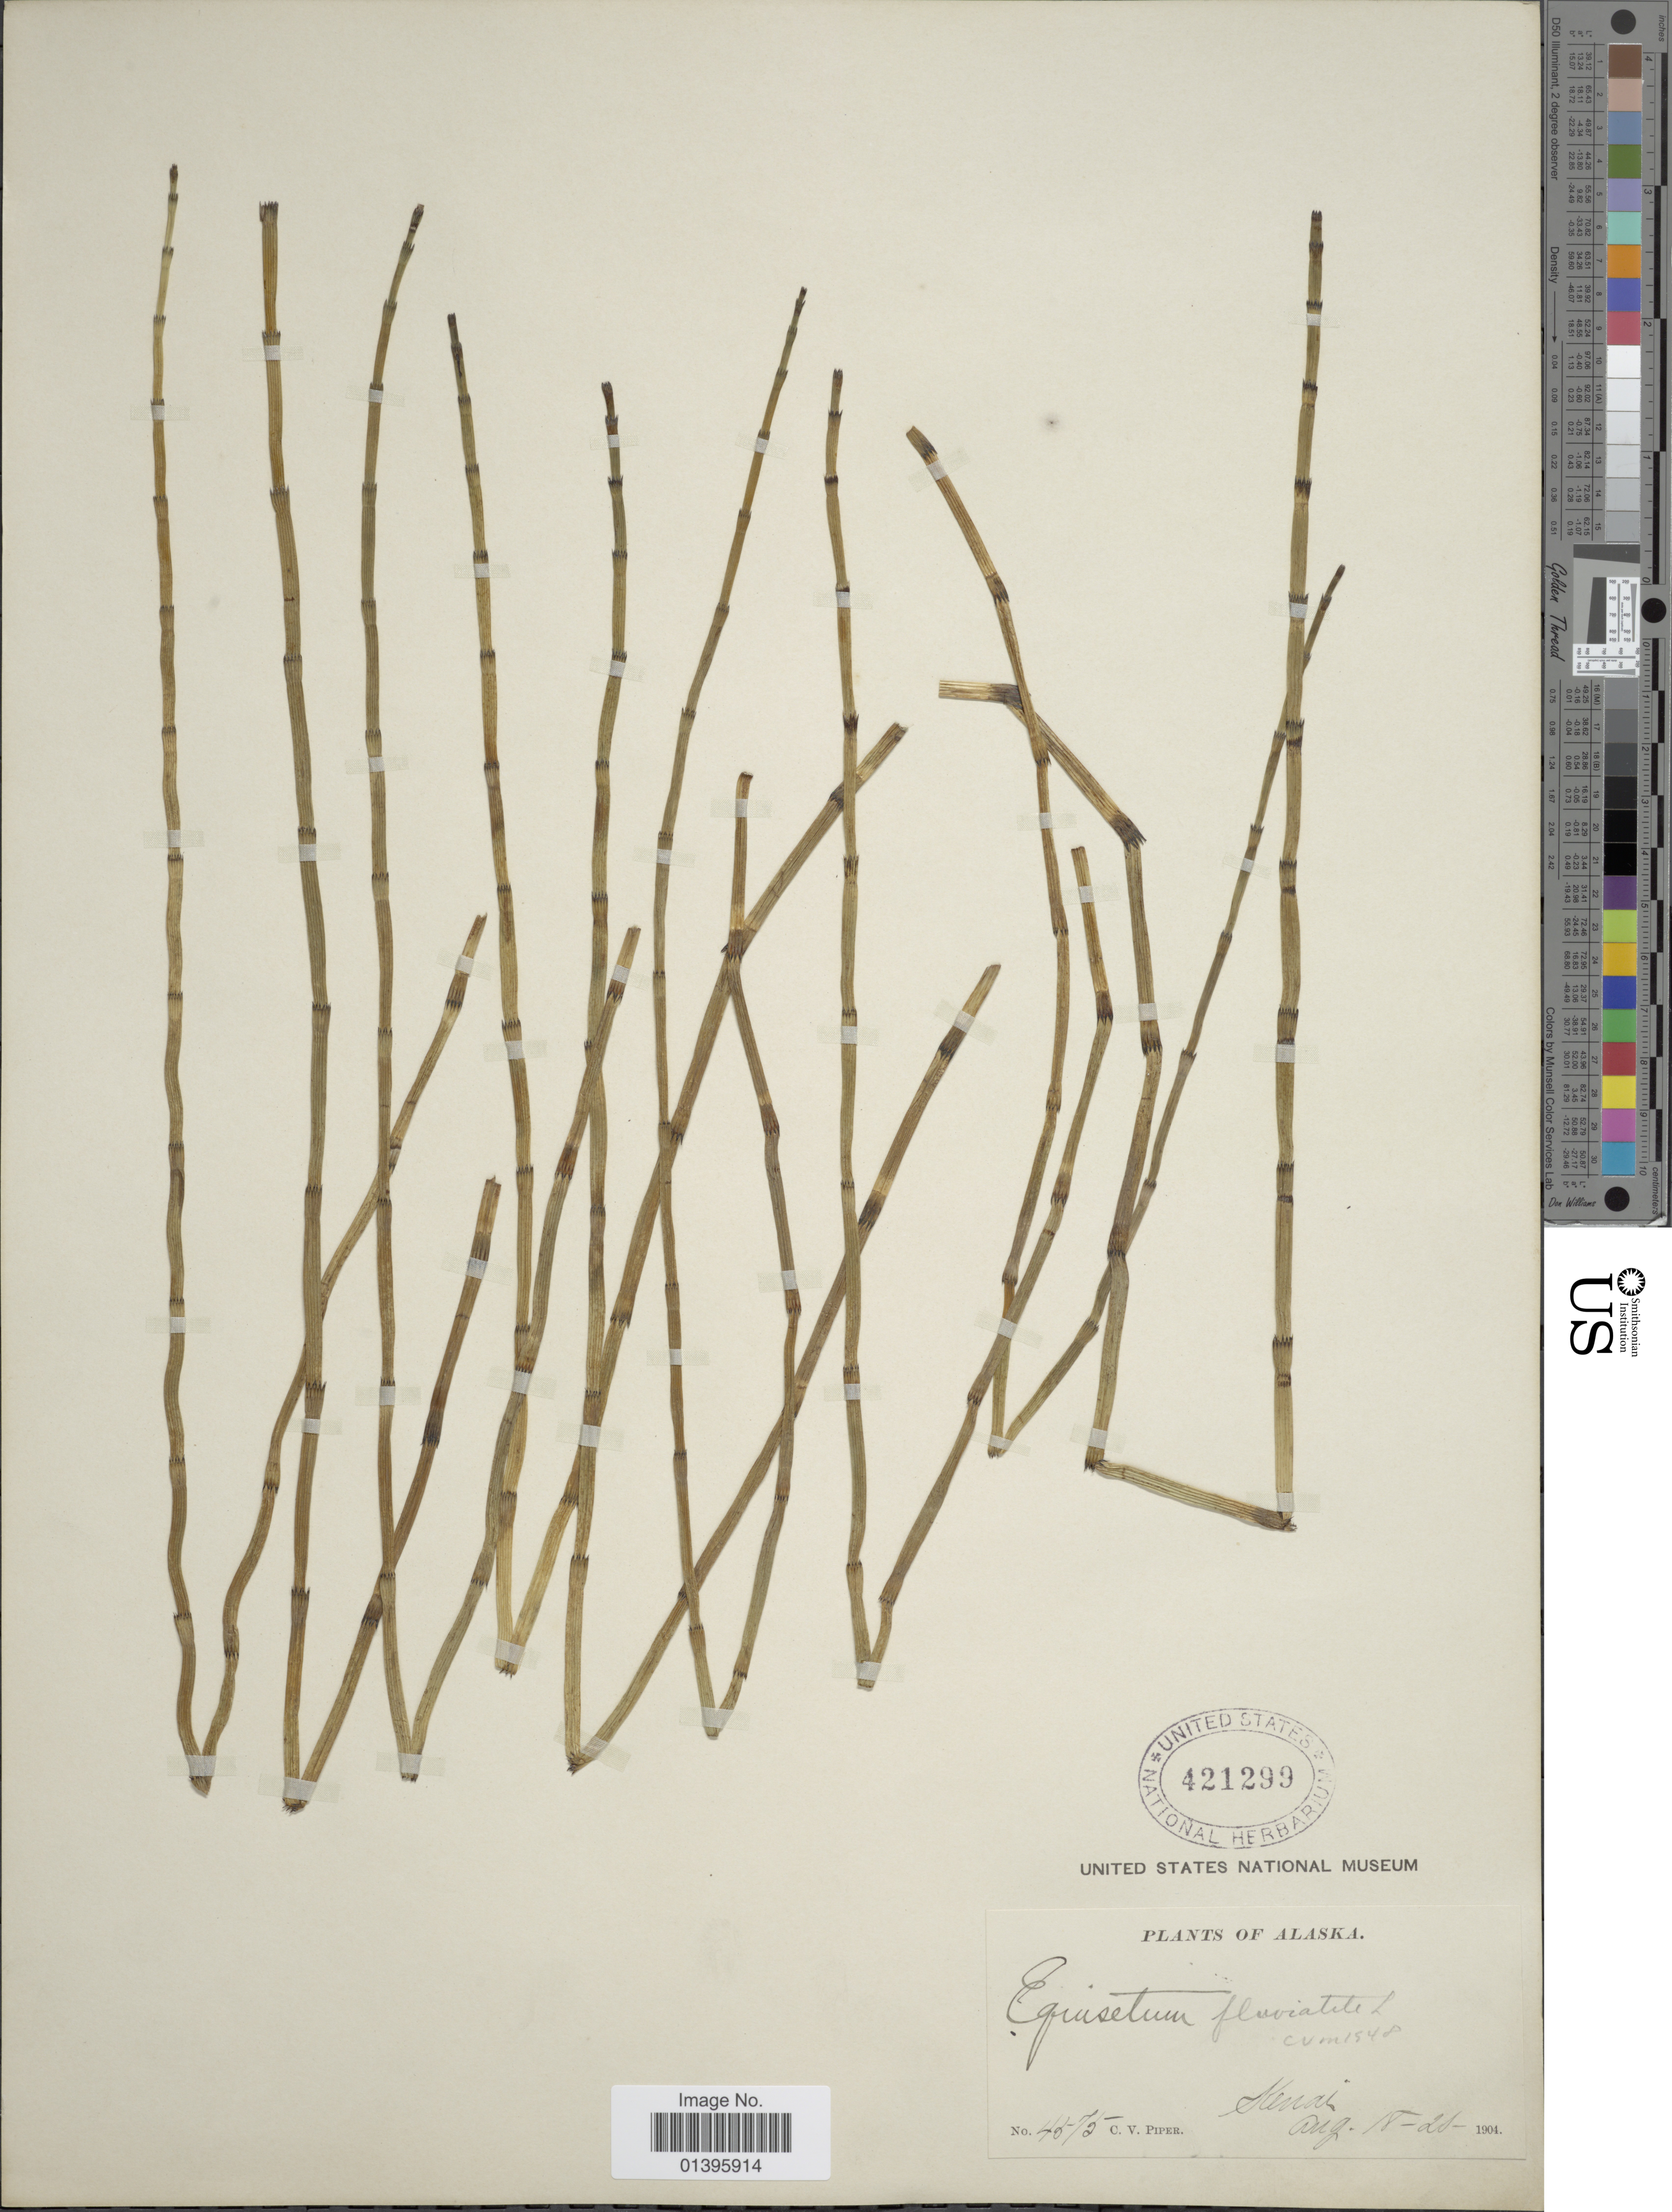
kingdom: Plantae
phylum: Tracheophyta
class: Polypodiopsida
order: Equisetales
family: Equisetaceae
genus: Equisetum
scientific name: Equisetum fluviatile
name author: L.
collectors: C. V. Piper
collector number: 4575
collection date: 1904-08-18/1904-08-20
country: United States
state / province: Alaska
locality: Kenai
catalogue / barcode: US 421299